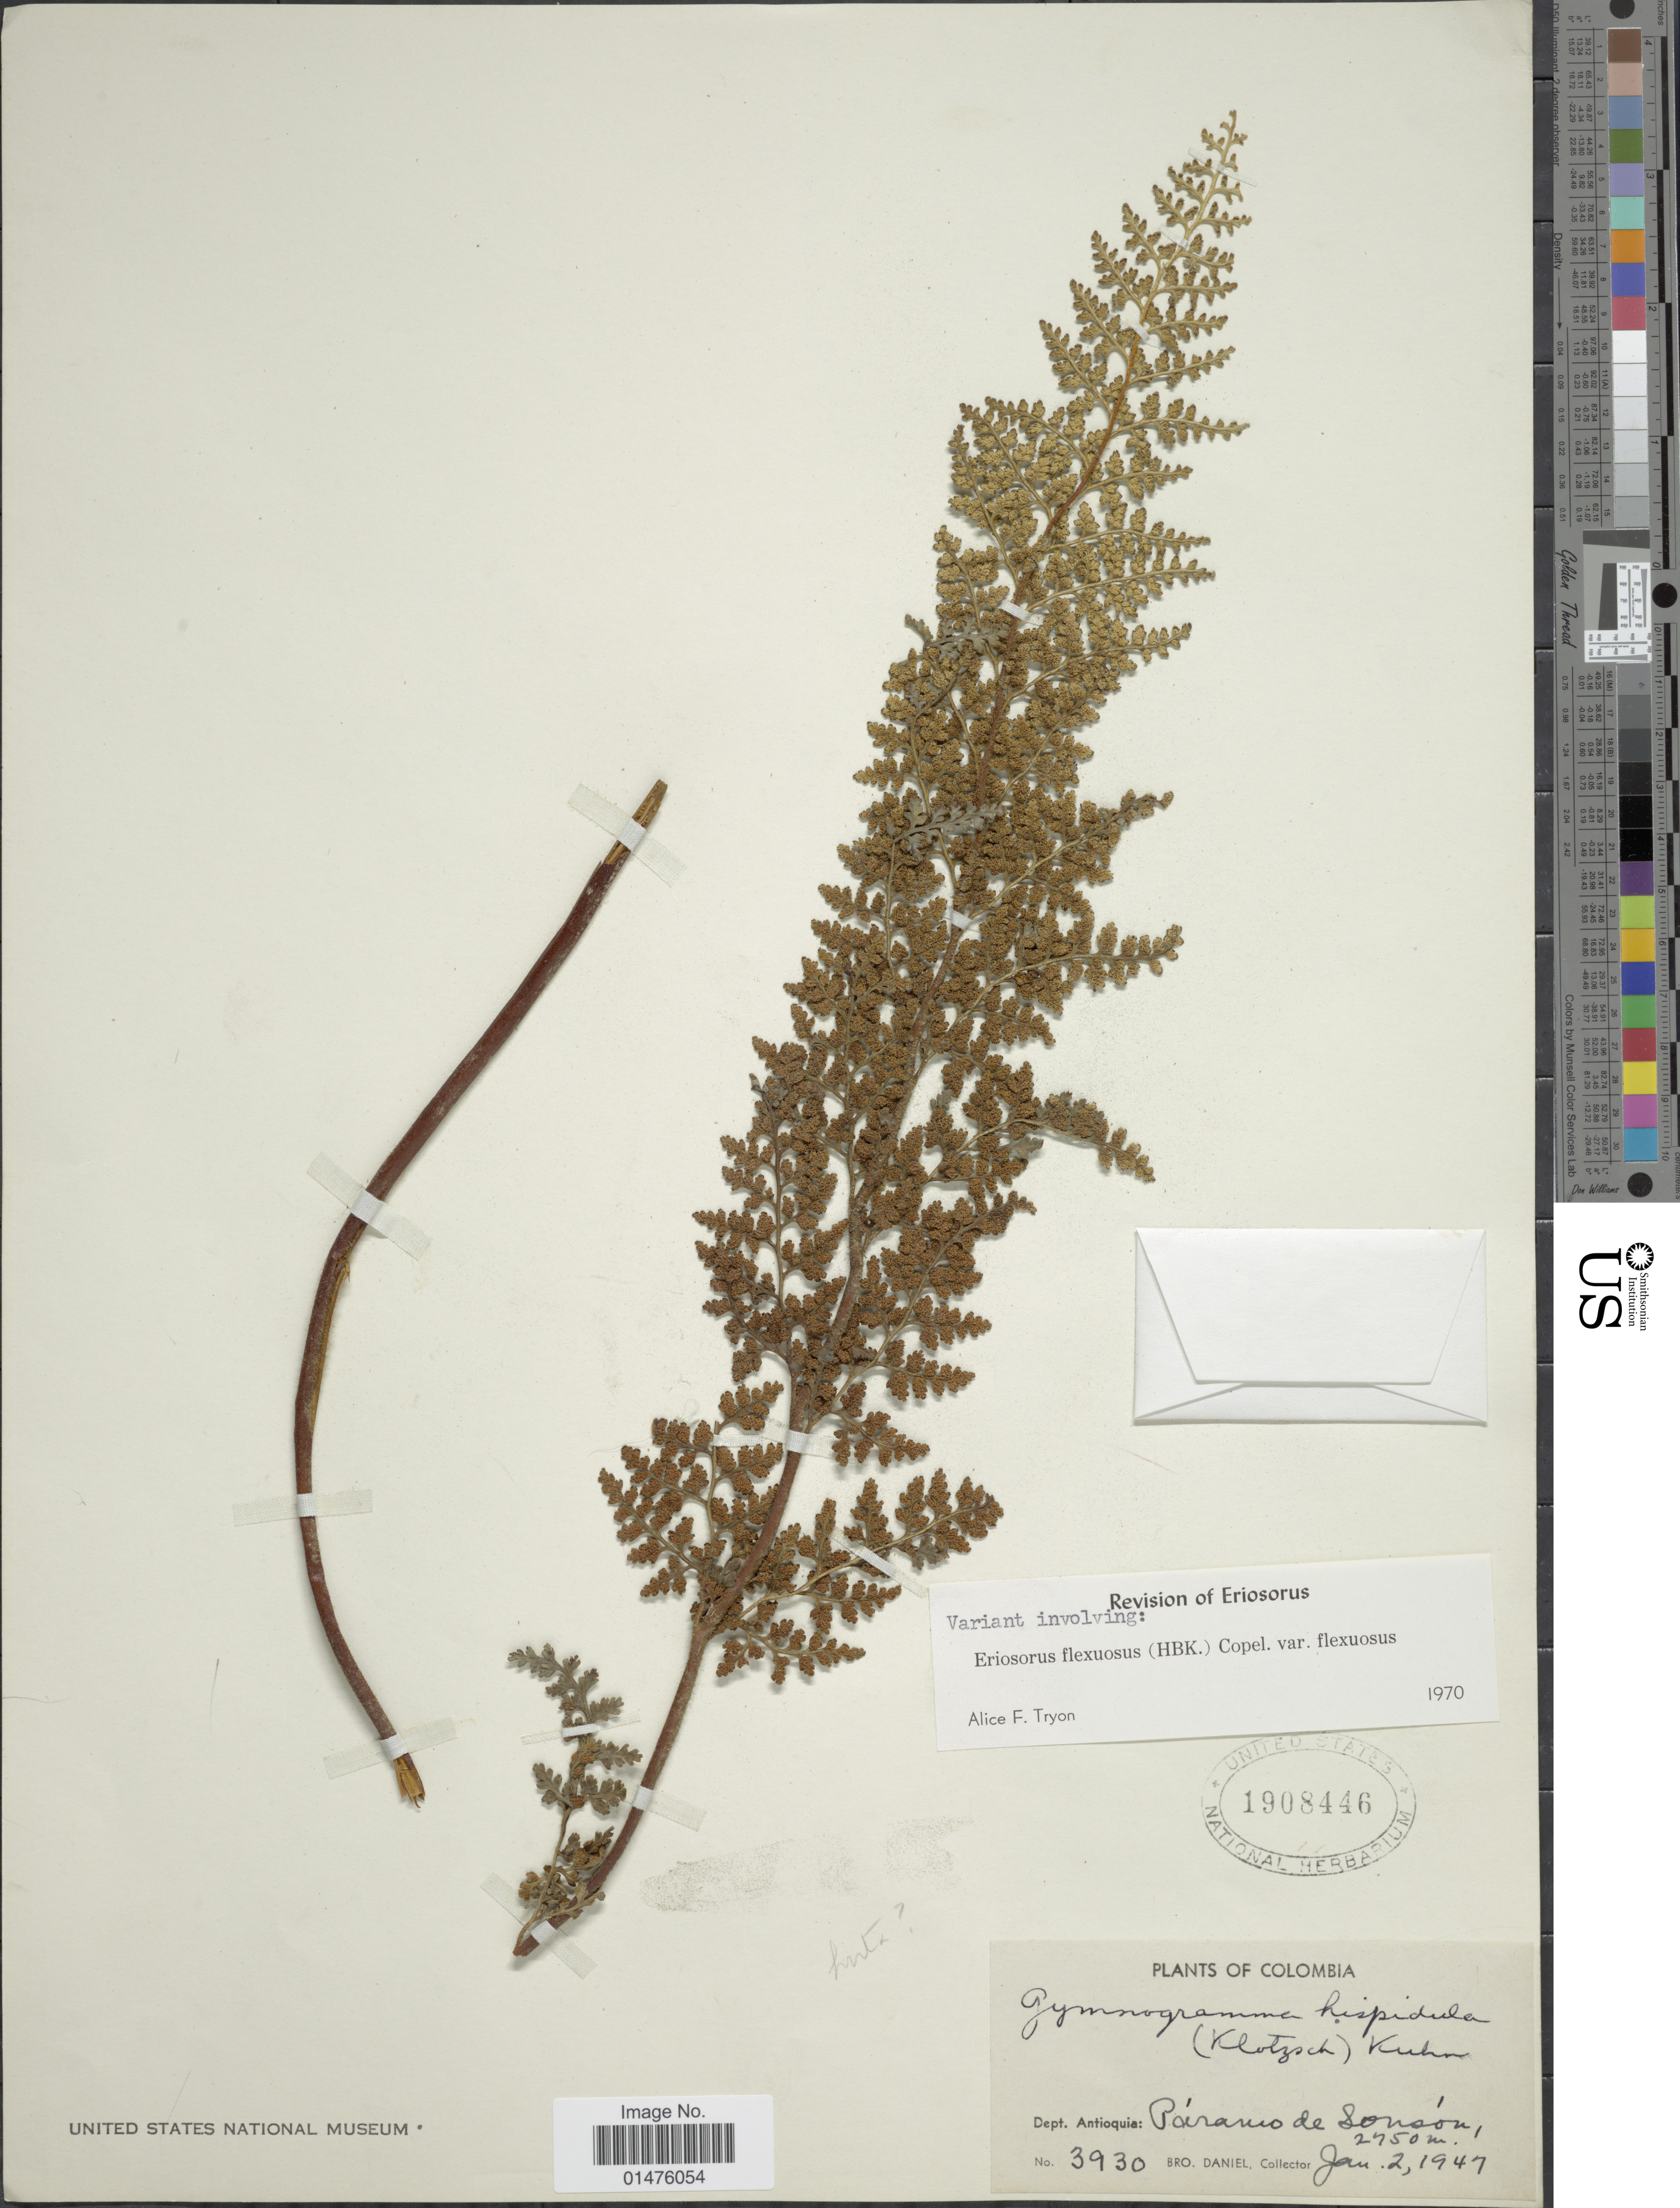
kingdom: Plantae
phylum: Tracheophyta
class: Polypodiopsida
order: Polypodiales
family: Pteridaceae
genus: Jamesonia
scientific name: Jamesonia flexuosa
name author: (Humb. & Bonpl.) Christenh.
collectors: Bro. Daniel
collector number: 3930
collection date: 1947-01-02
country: Colombia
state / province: Antioquia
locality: Dept. Antioquia: páramo de Sonsón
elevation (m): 2450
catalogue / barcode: US 1908446